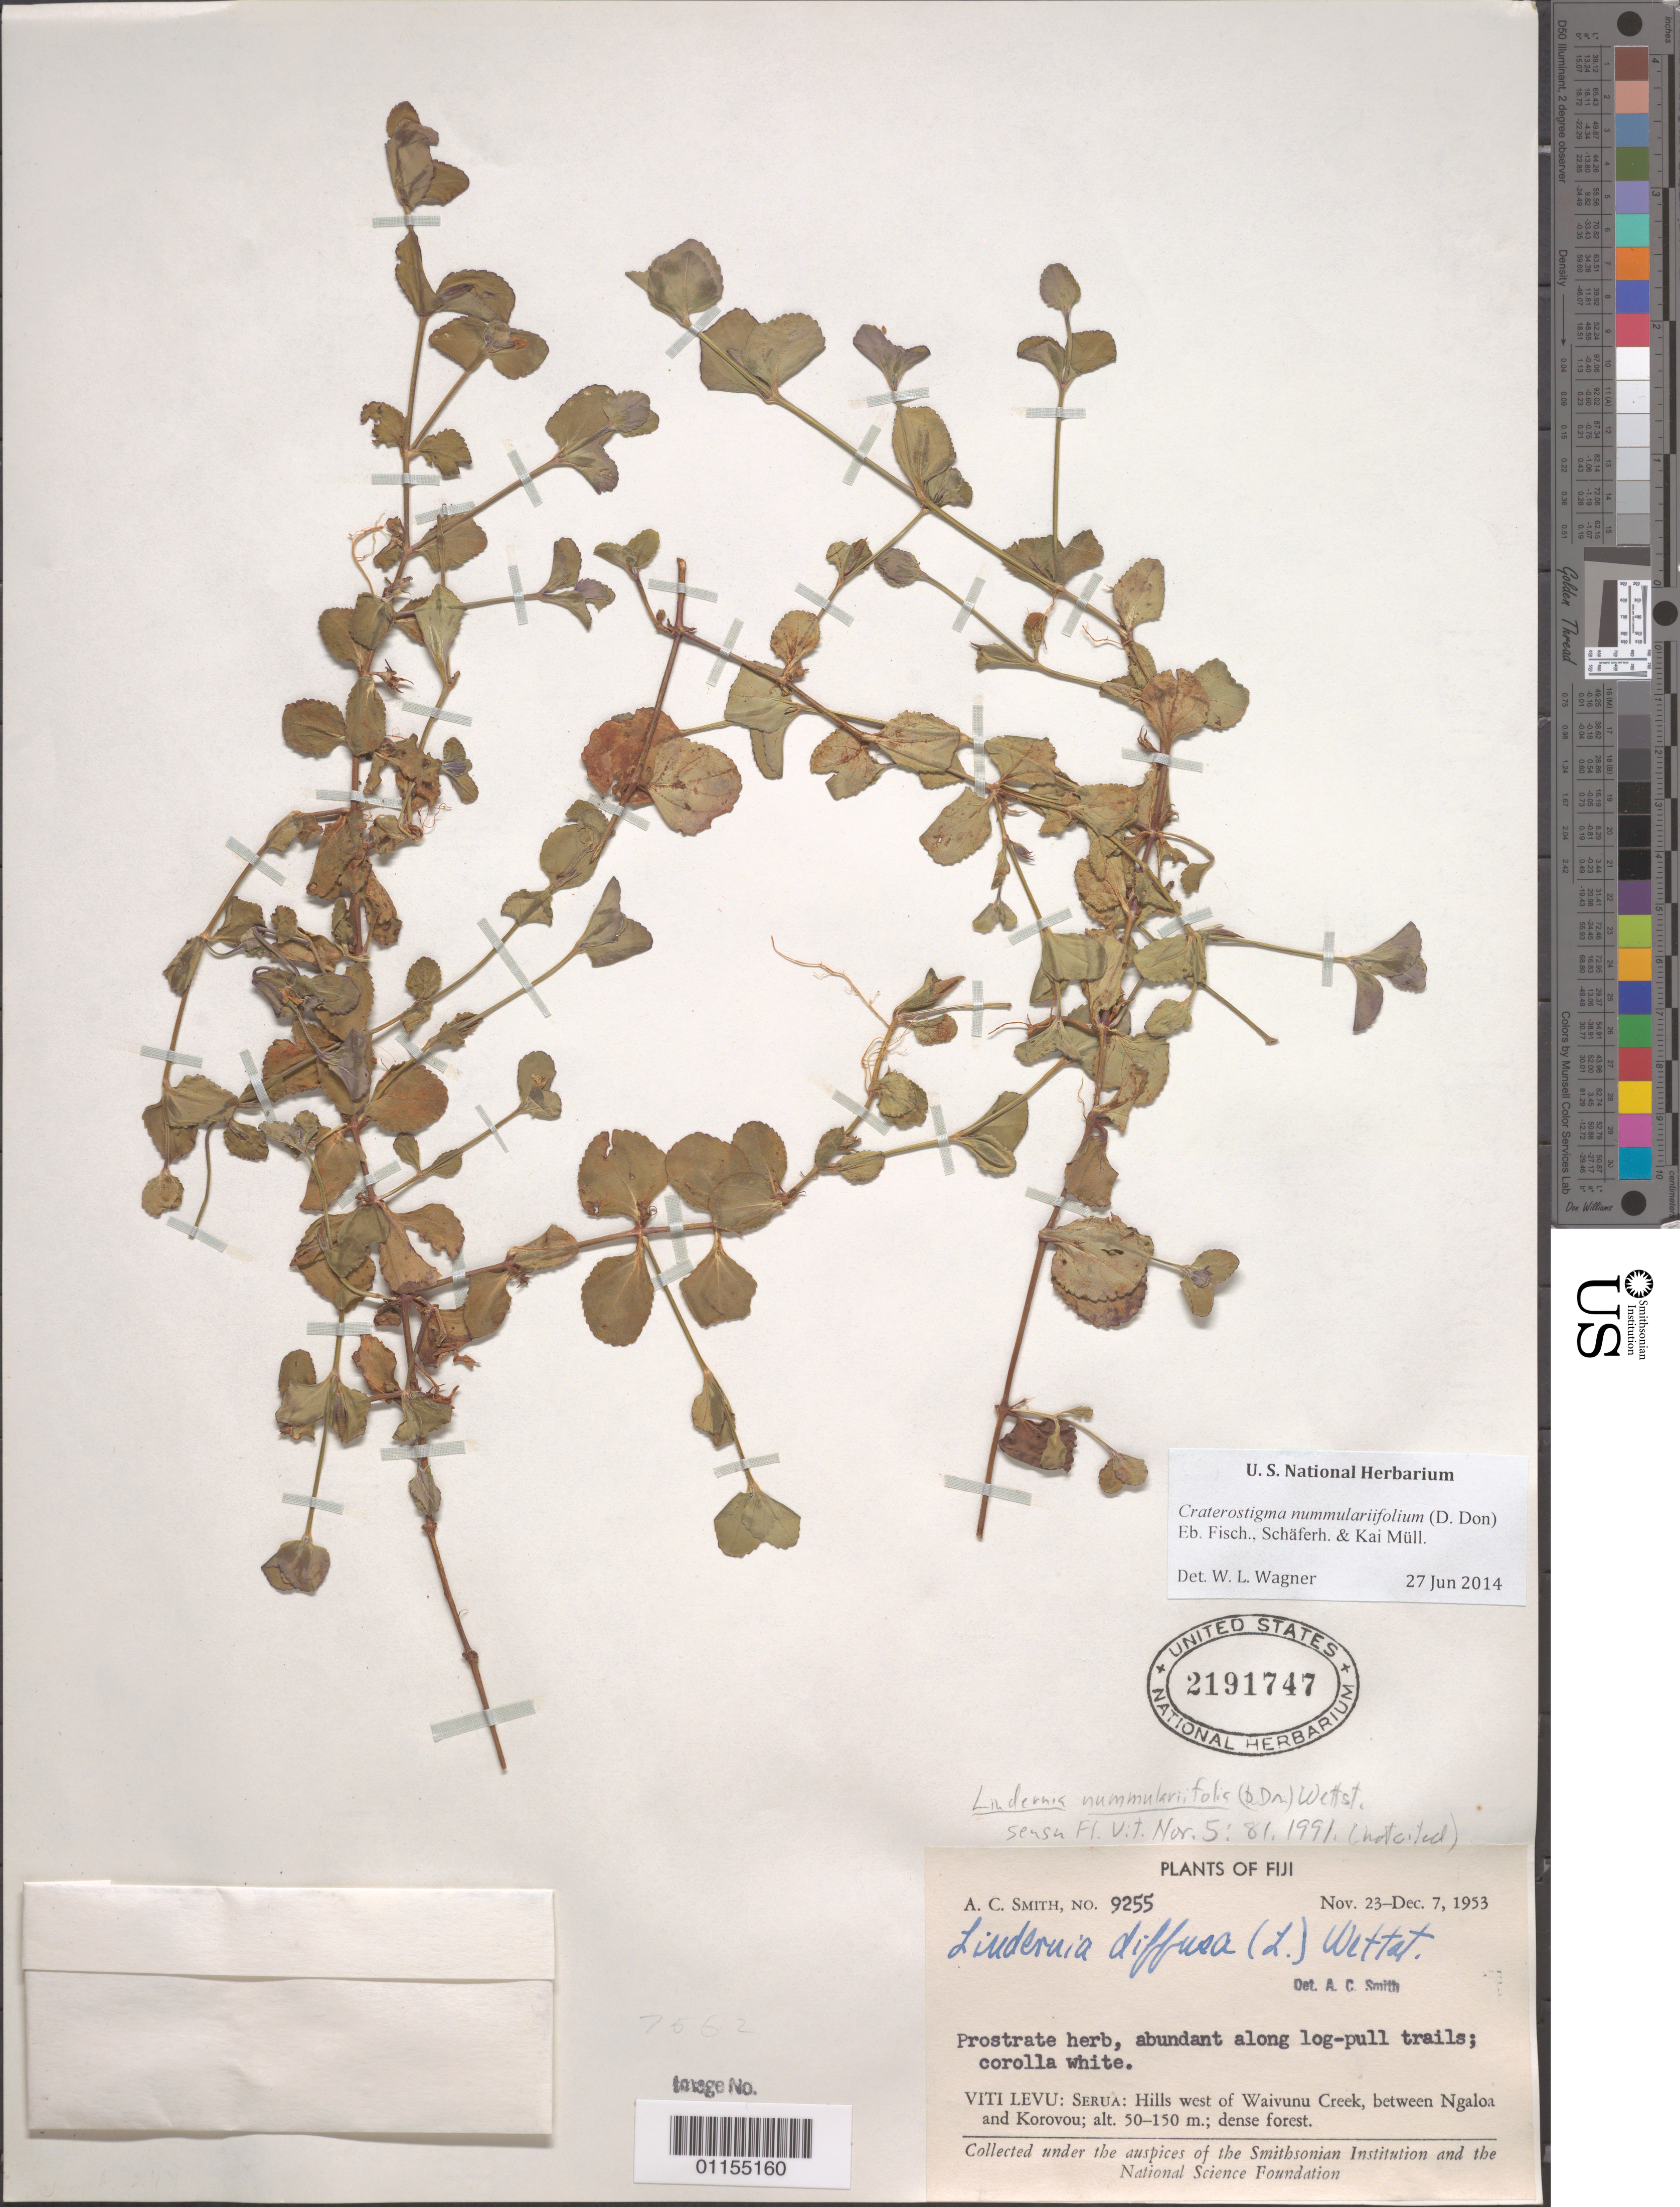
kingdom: Plantae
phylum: Tracheophyta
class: Magnoliopsida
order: Lamiales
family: Linderniaceae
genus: Craterostigma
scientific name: Craterostigma nummulariifolium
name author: (D. Don) Eb. Fisch. et al.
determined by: Wagner, W. L., (BOT), Smithsonian Institution - National Museum of Natural History (UNITED STATES)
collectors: A. C. Smith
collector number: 9255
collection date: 1953-11-23/1953-12-07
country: Fiji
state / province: Serua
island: Viti Levu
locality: Hills west of Waivunu Creek, between Ngaloa and Korovou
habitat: long log-pull trails.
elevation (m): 50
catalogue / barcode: US 2191747